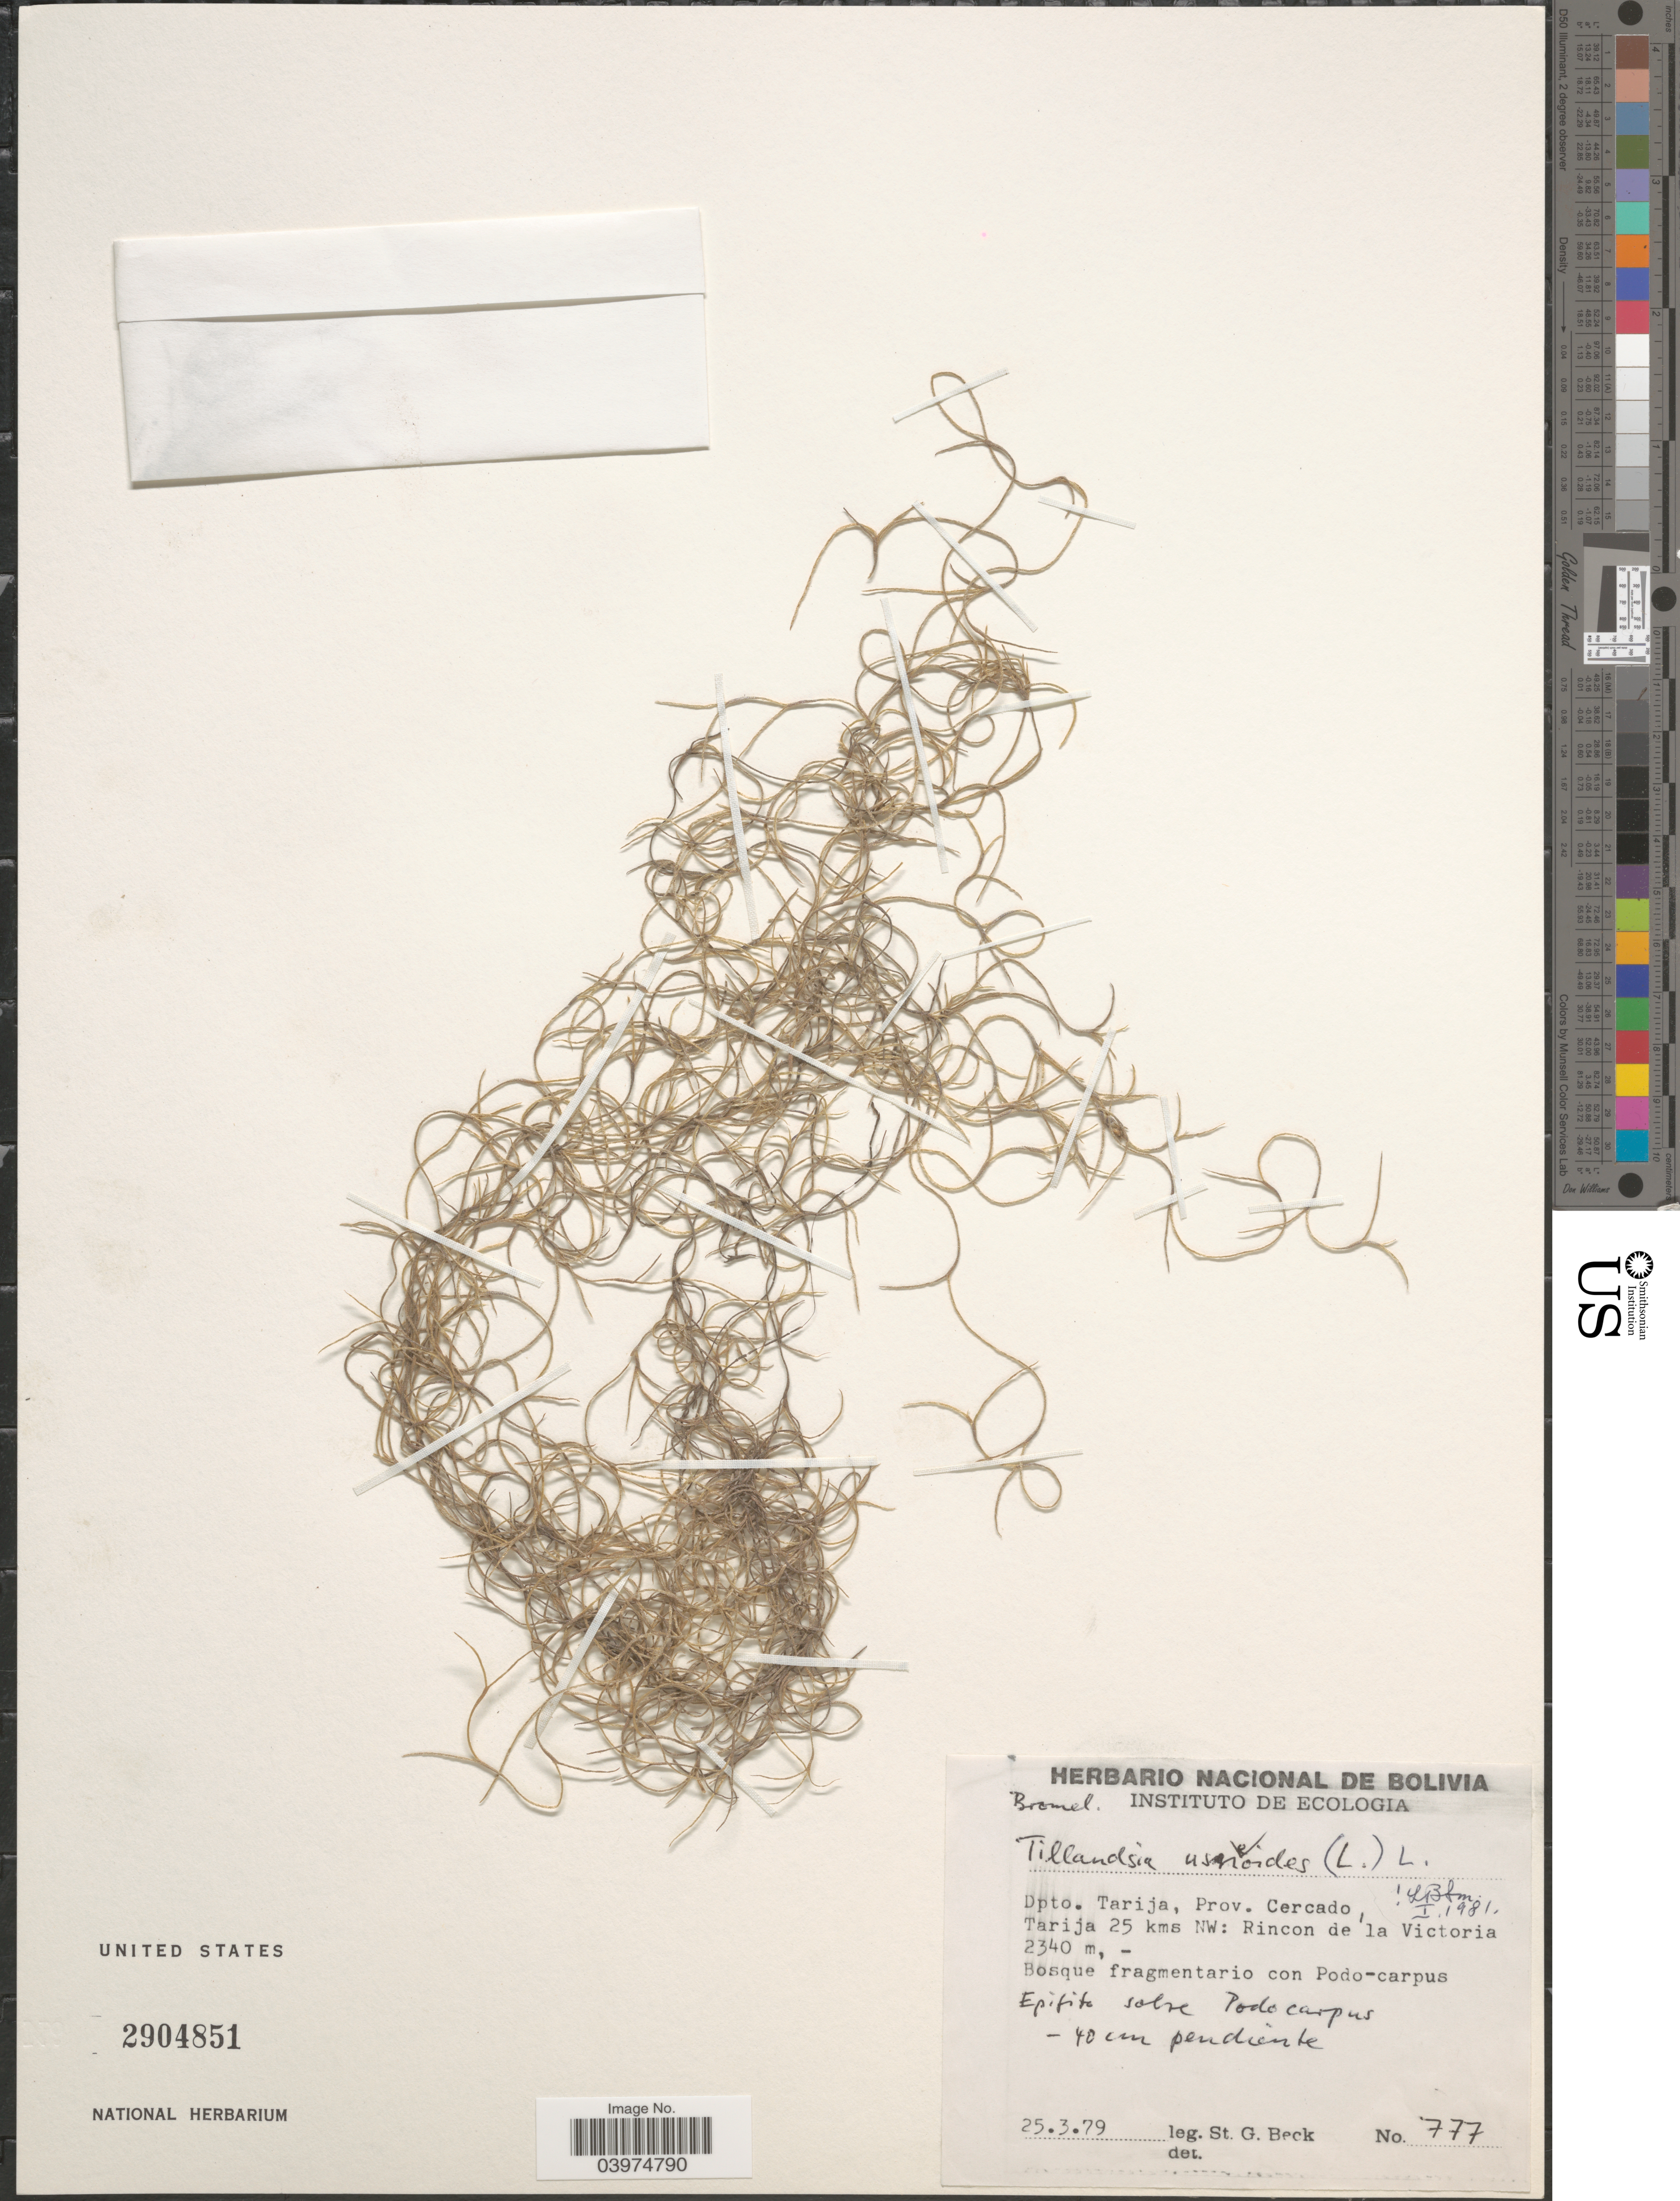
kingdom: Plantae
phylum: Tracheophyta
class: Liliopsida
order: Poales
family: Bromeliaceae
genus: Tillandsia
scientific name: Tillandsia usneoides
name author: (L.) L.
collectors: S. G. Beck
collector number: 777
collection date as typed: Transcribed d/m/y: 25/3/79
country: Bolivia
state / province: Tarija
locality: Depto. Tarija, prov. Cercado, Tarija 25 kms NW: Rincon de la Victoria.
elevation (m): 2340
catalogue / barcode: US 2904851